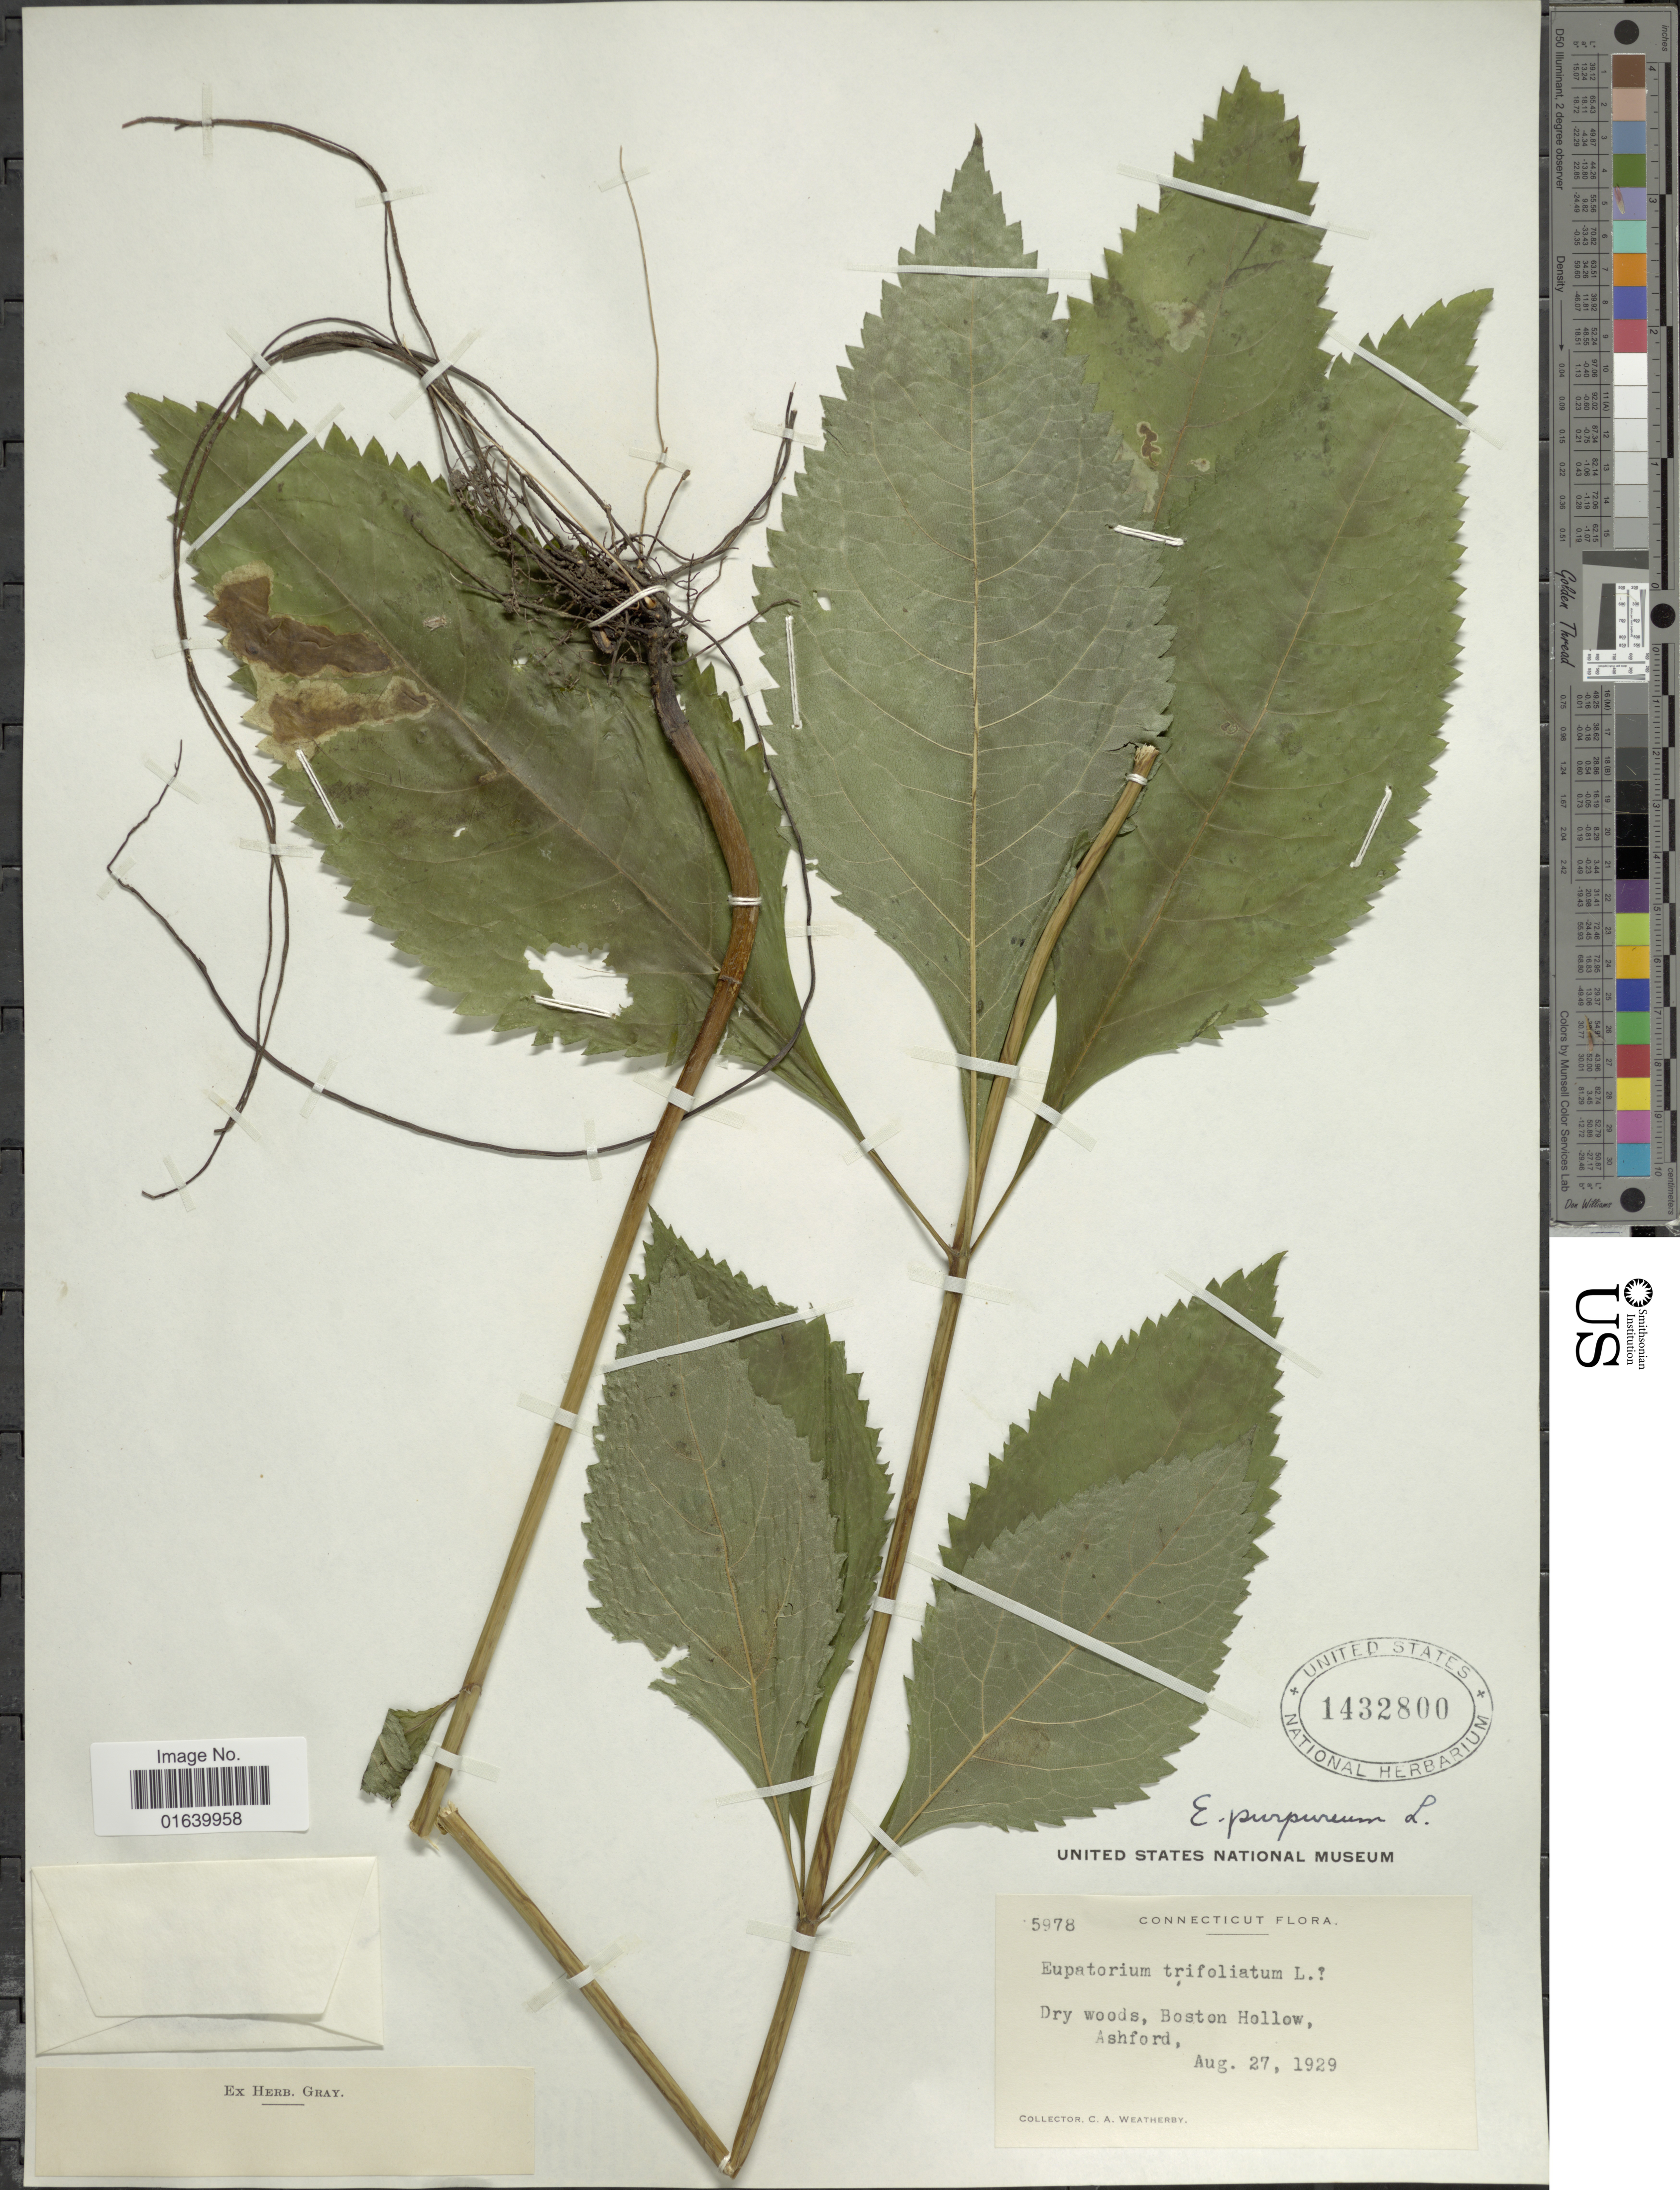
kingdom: Plantae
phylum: Tracheophyta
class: Magnoliopsida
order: Asterales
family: Asteraceae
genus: Eupatorium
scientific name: Eupatorium purpureum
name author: (L.) E.E. Lamont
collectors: C. A. Weatherby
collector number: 5978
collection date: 1929-08-27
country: United States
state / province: Connecticut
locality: Connecticut, Boston Hollow, Ashford.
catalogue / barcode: US 1432800